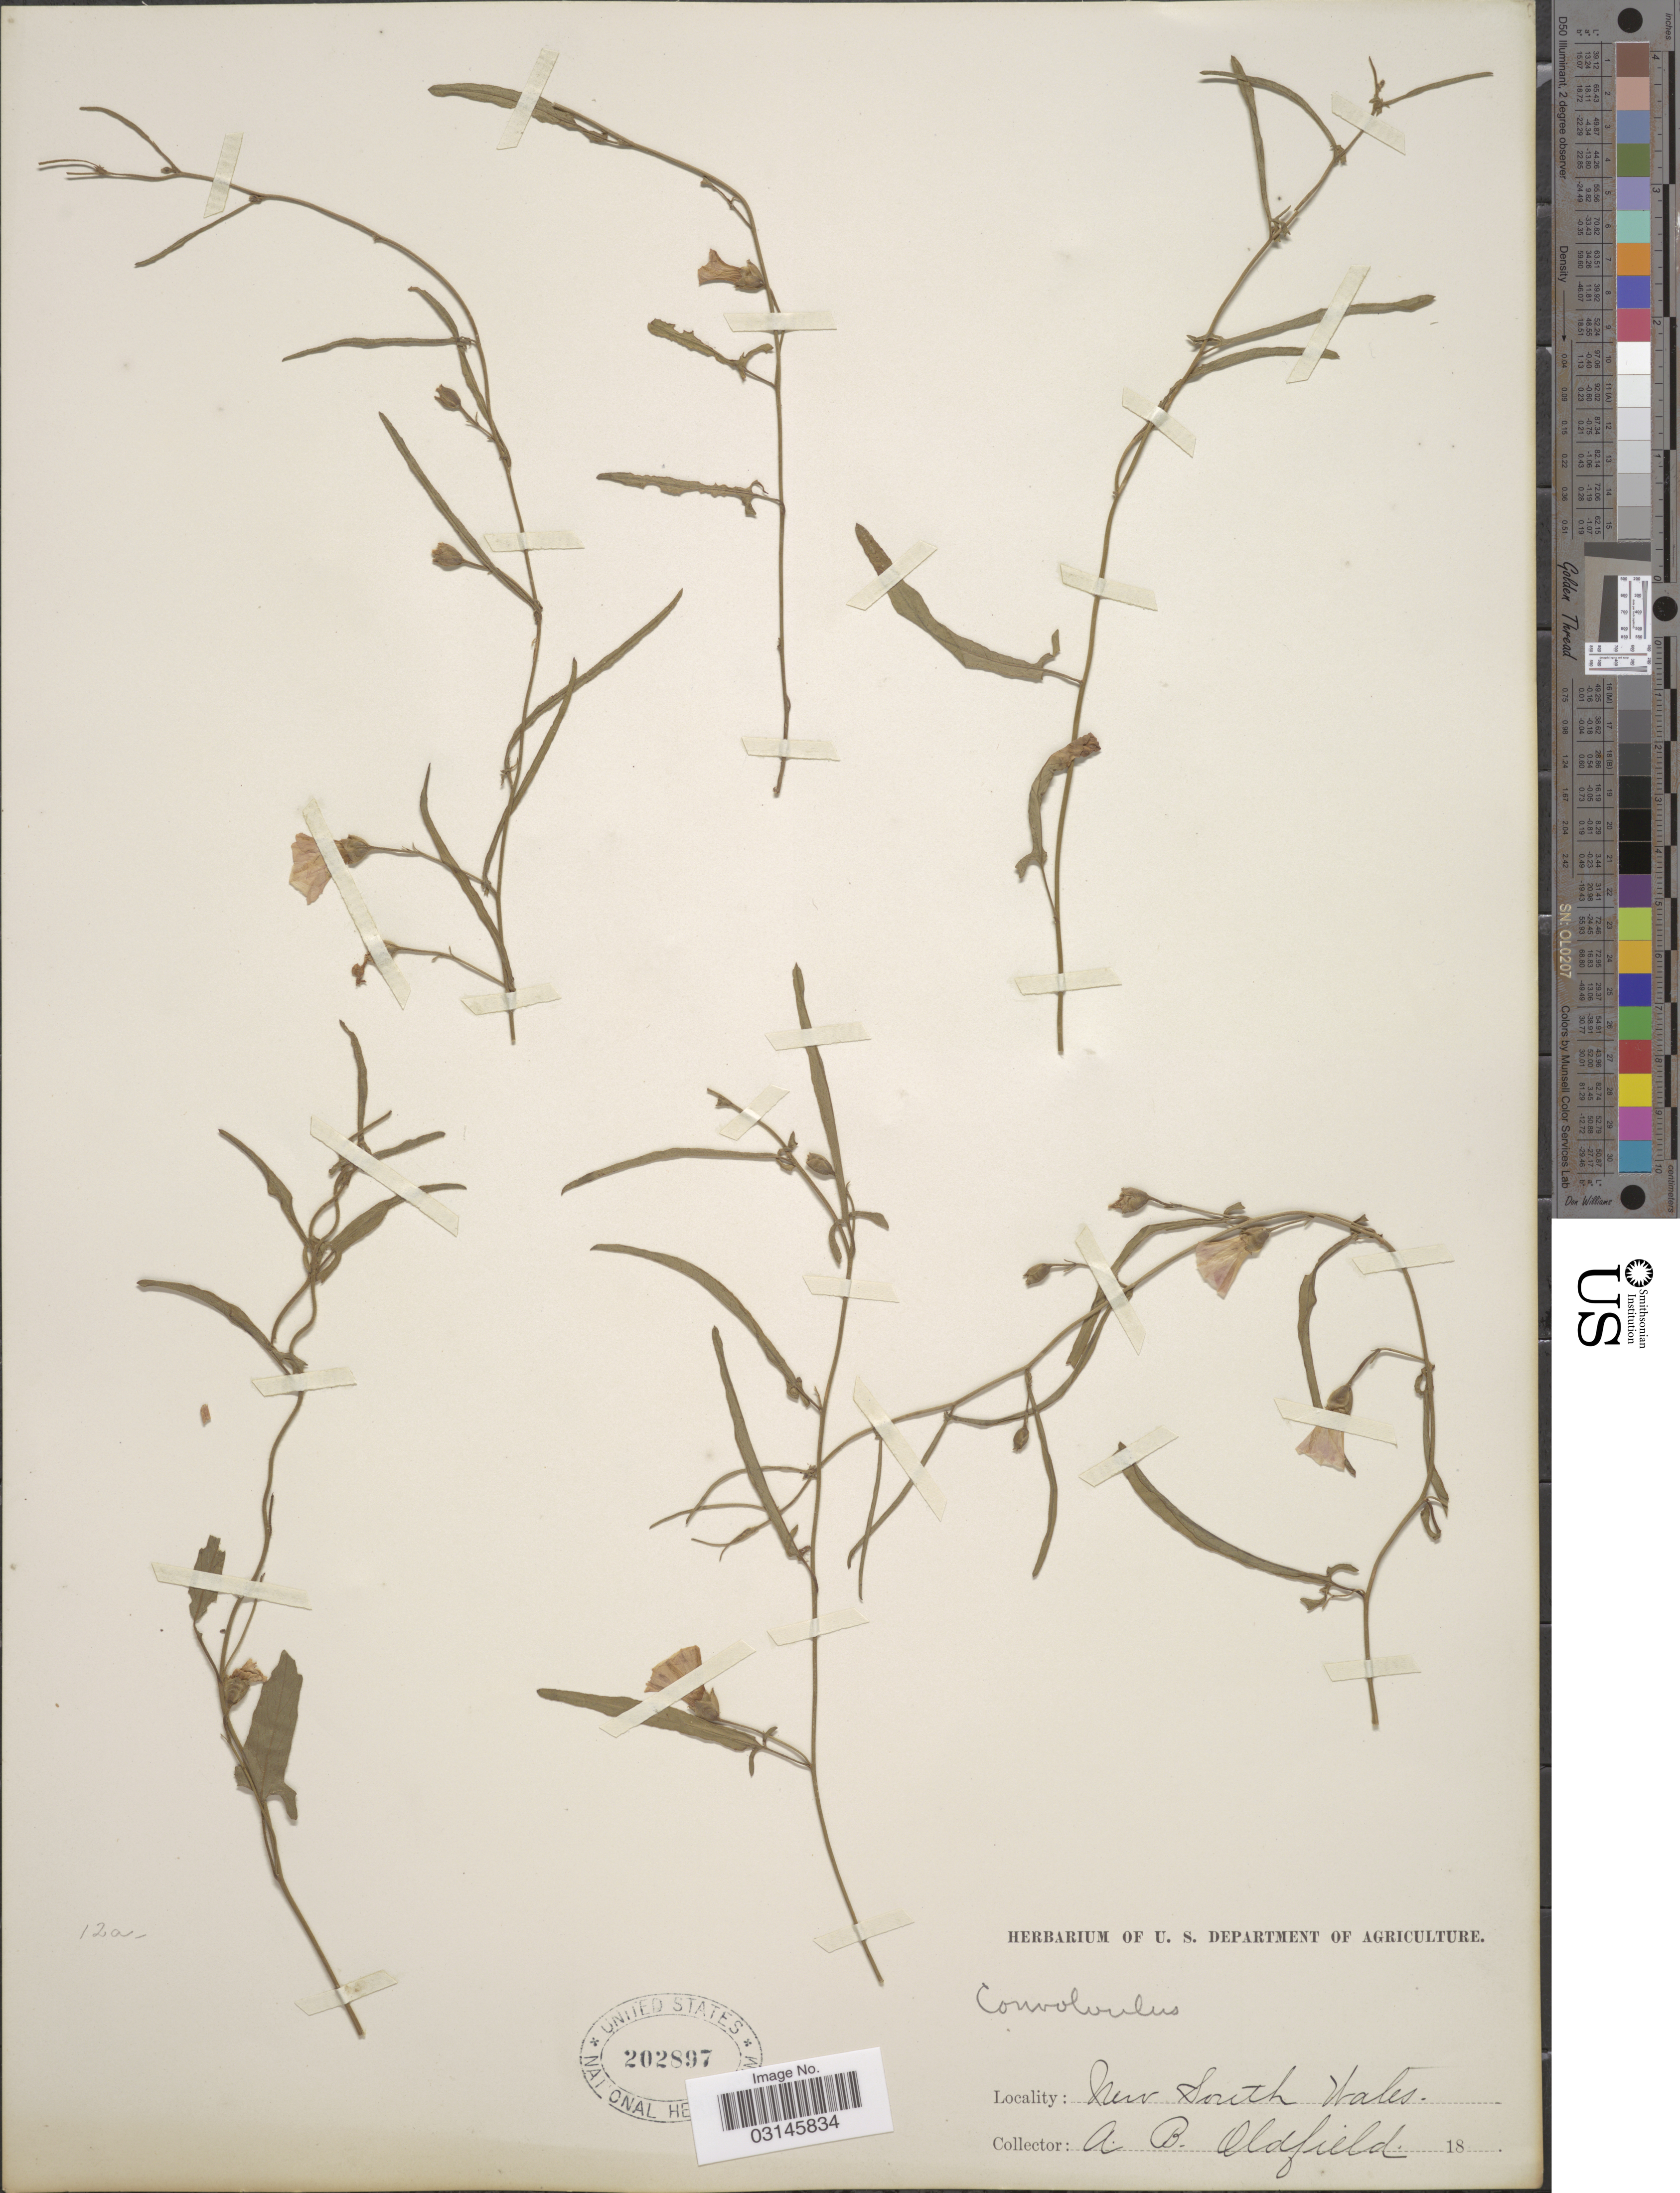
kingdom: Plantae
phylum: Tracheophyta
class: Magnoliopsida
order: Solanales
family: Convolvulaceae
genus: Convolvulus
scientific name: Convolvulus sp.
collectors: A. Oldfield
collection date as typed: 18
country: Australia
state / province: New South Wales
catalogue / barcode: US 202897